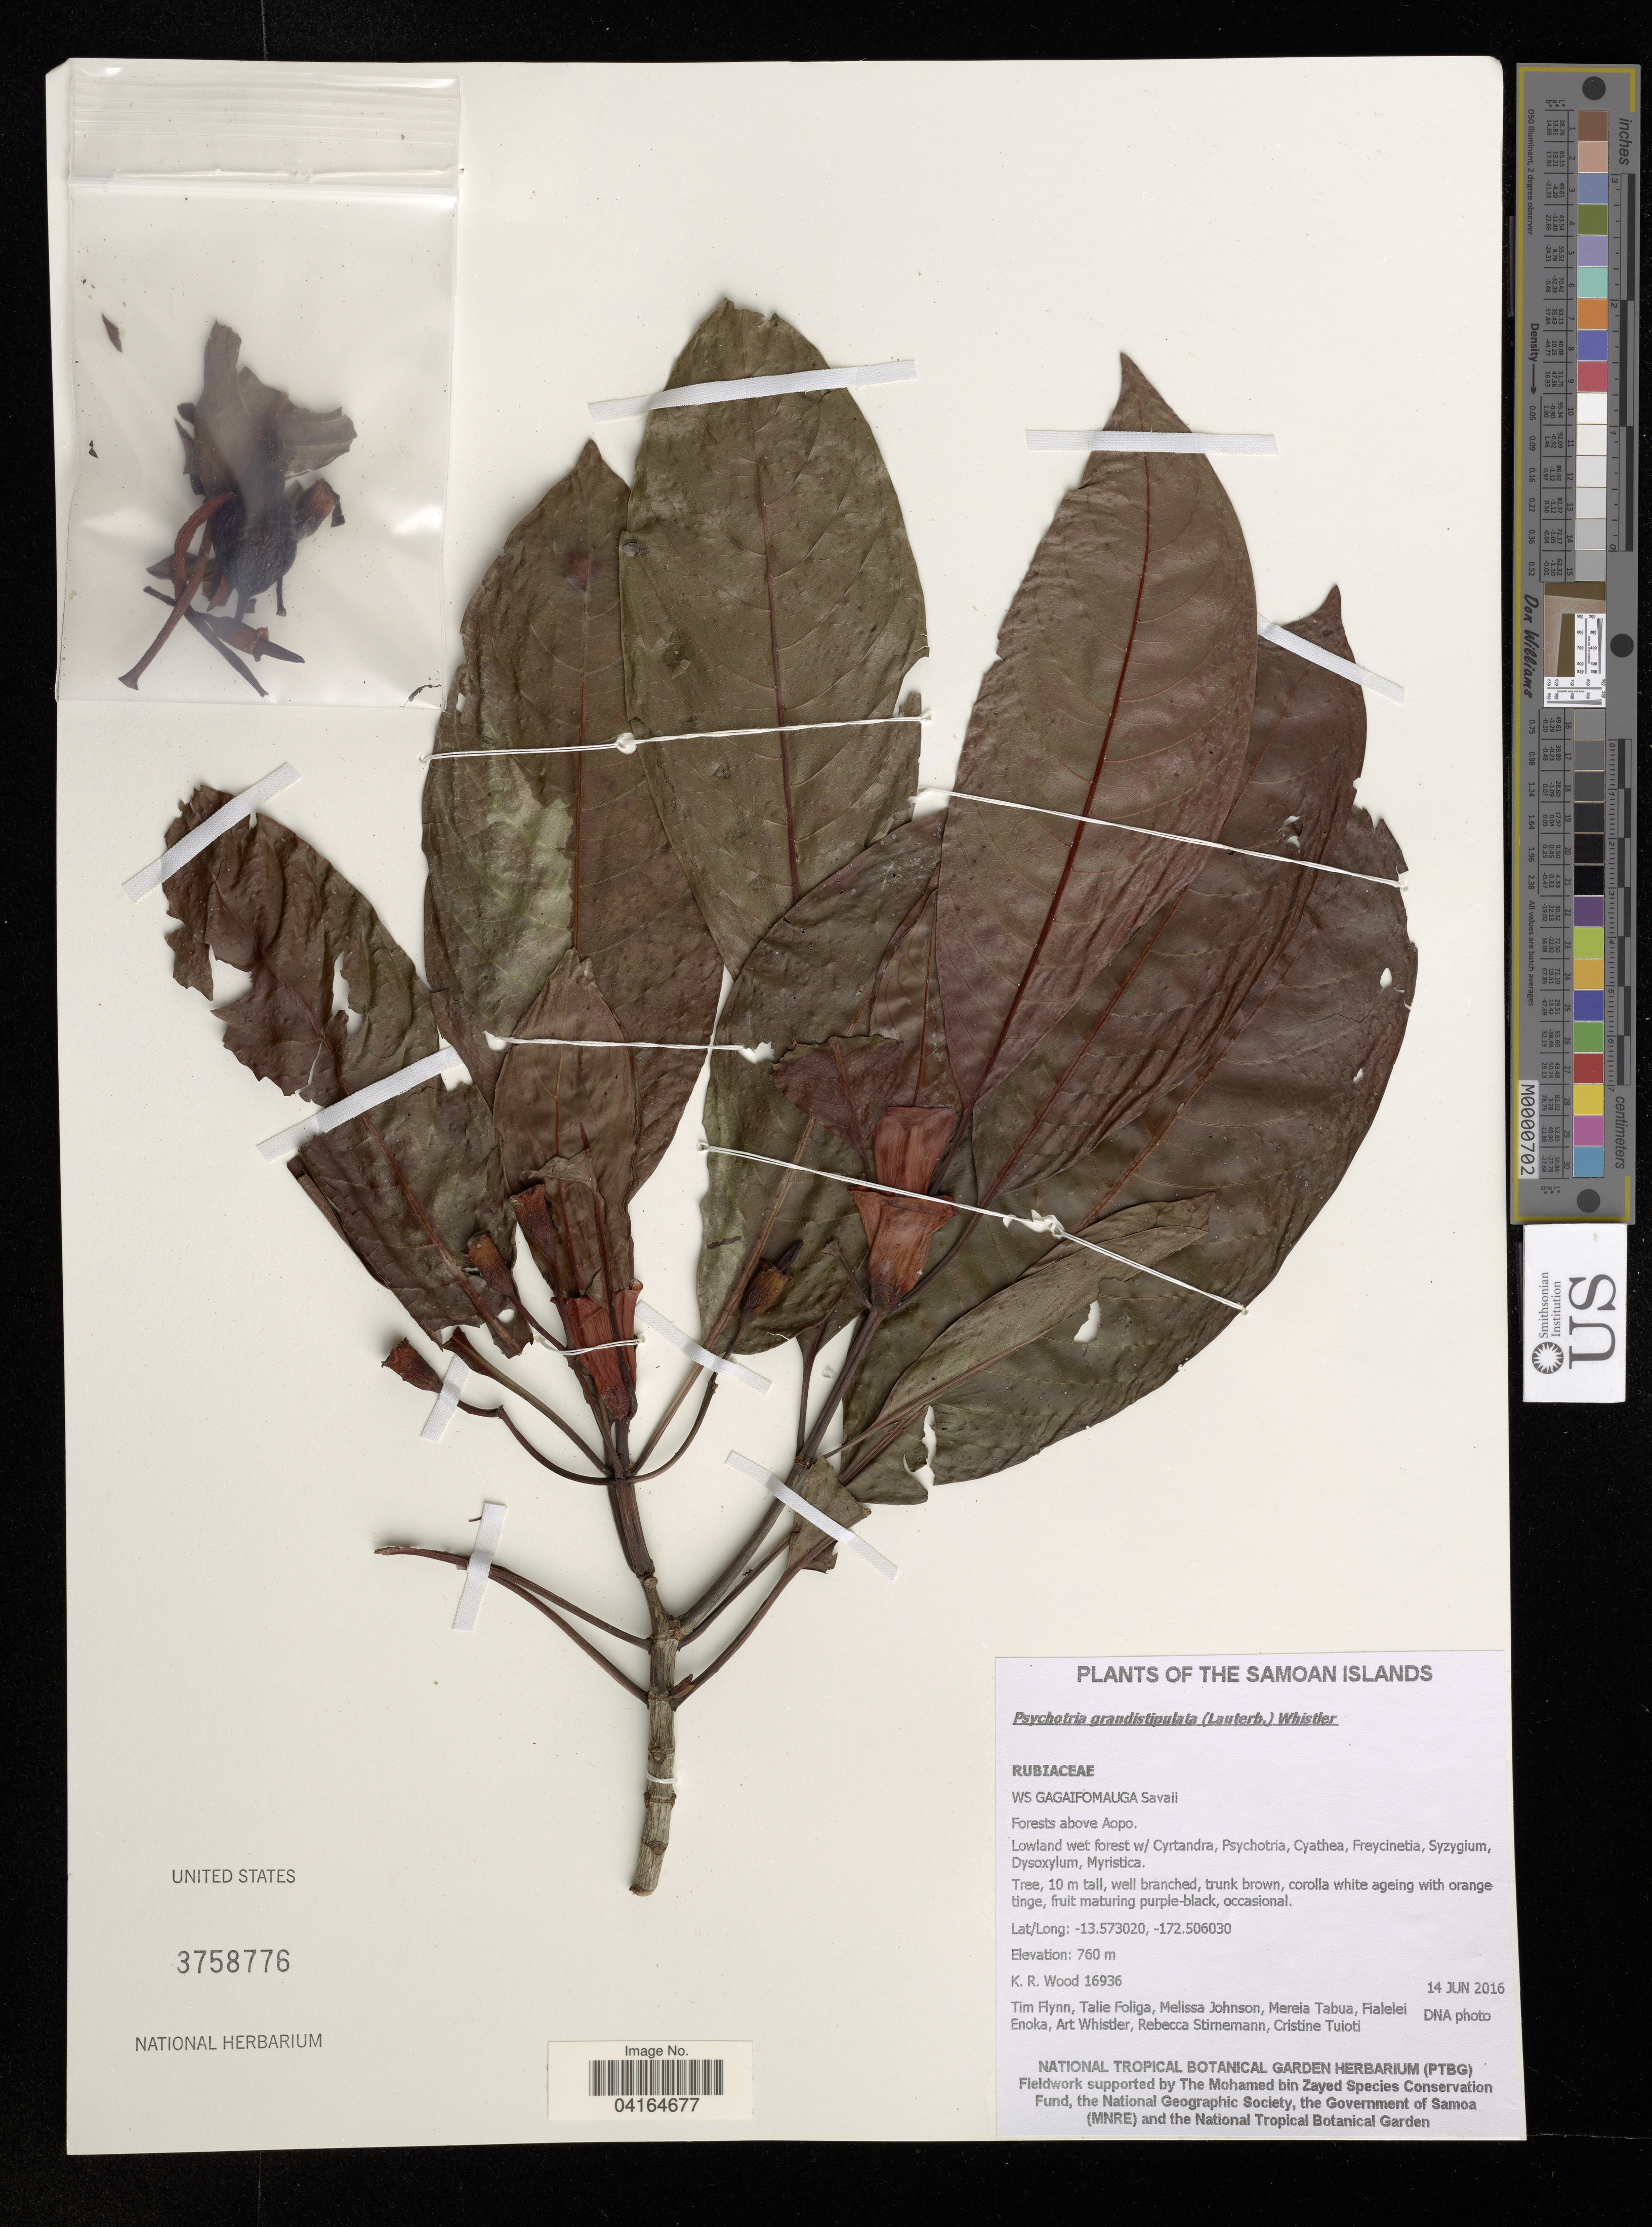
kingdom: Plantae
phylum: Tracheophyta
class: Magnoliopsida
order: Gentianales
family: Rubiaceae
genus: Psychotria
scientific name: Psychotria grandistipulata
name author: (Lauterb.) Whistler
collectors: K. R. Wood et al.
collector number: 16936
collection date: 2016-06-14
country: Samoa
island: Savai'i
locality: WS Gagaifomauga Savaii. Forests above Aopo.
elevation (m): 760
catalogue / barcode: US 3758776